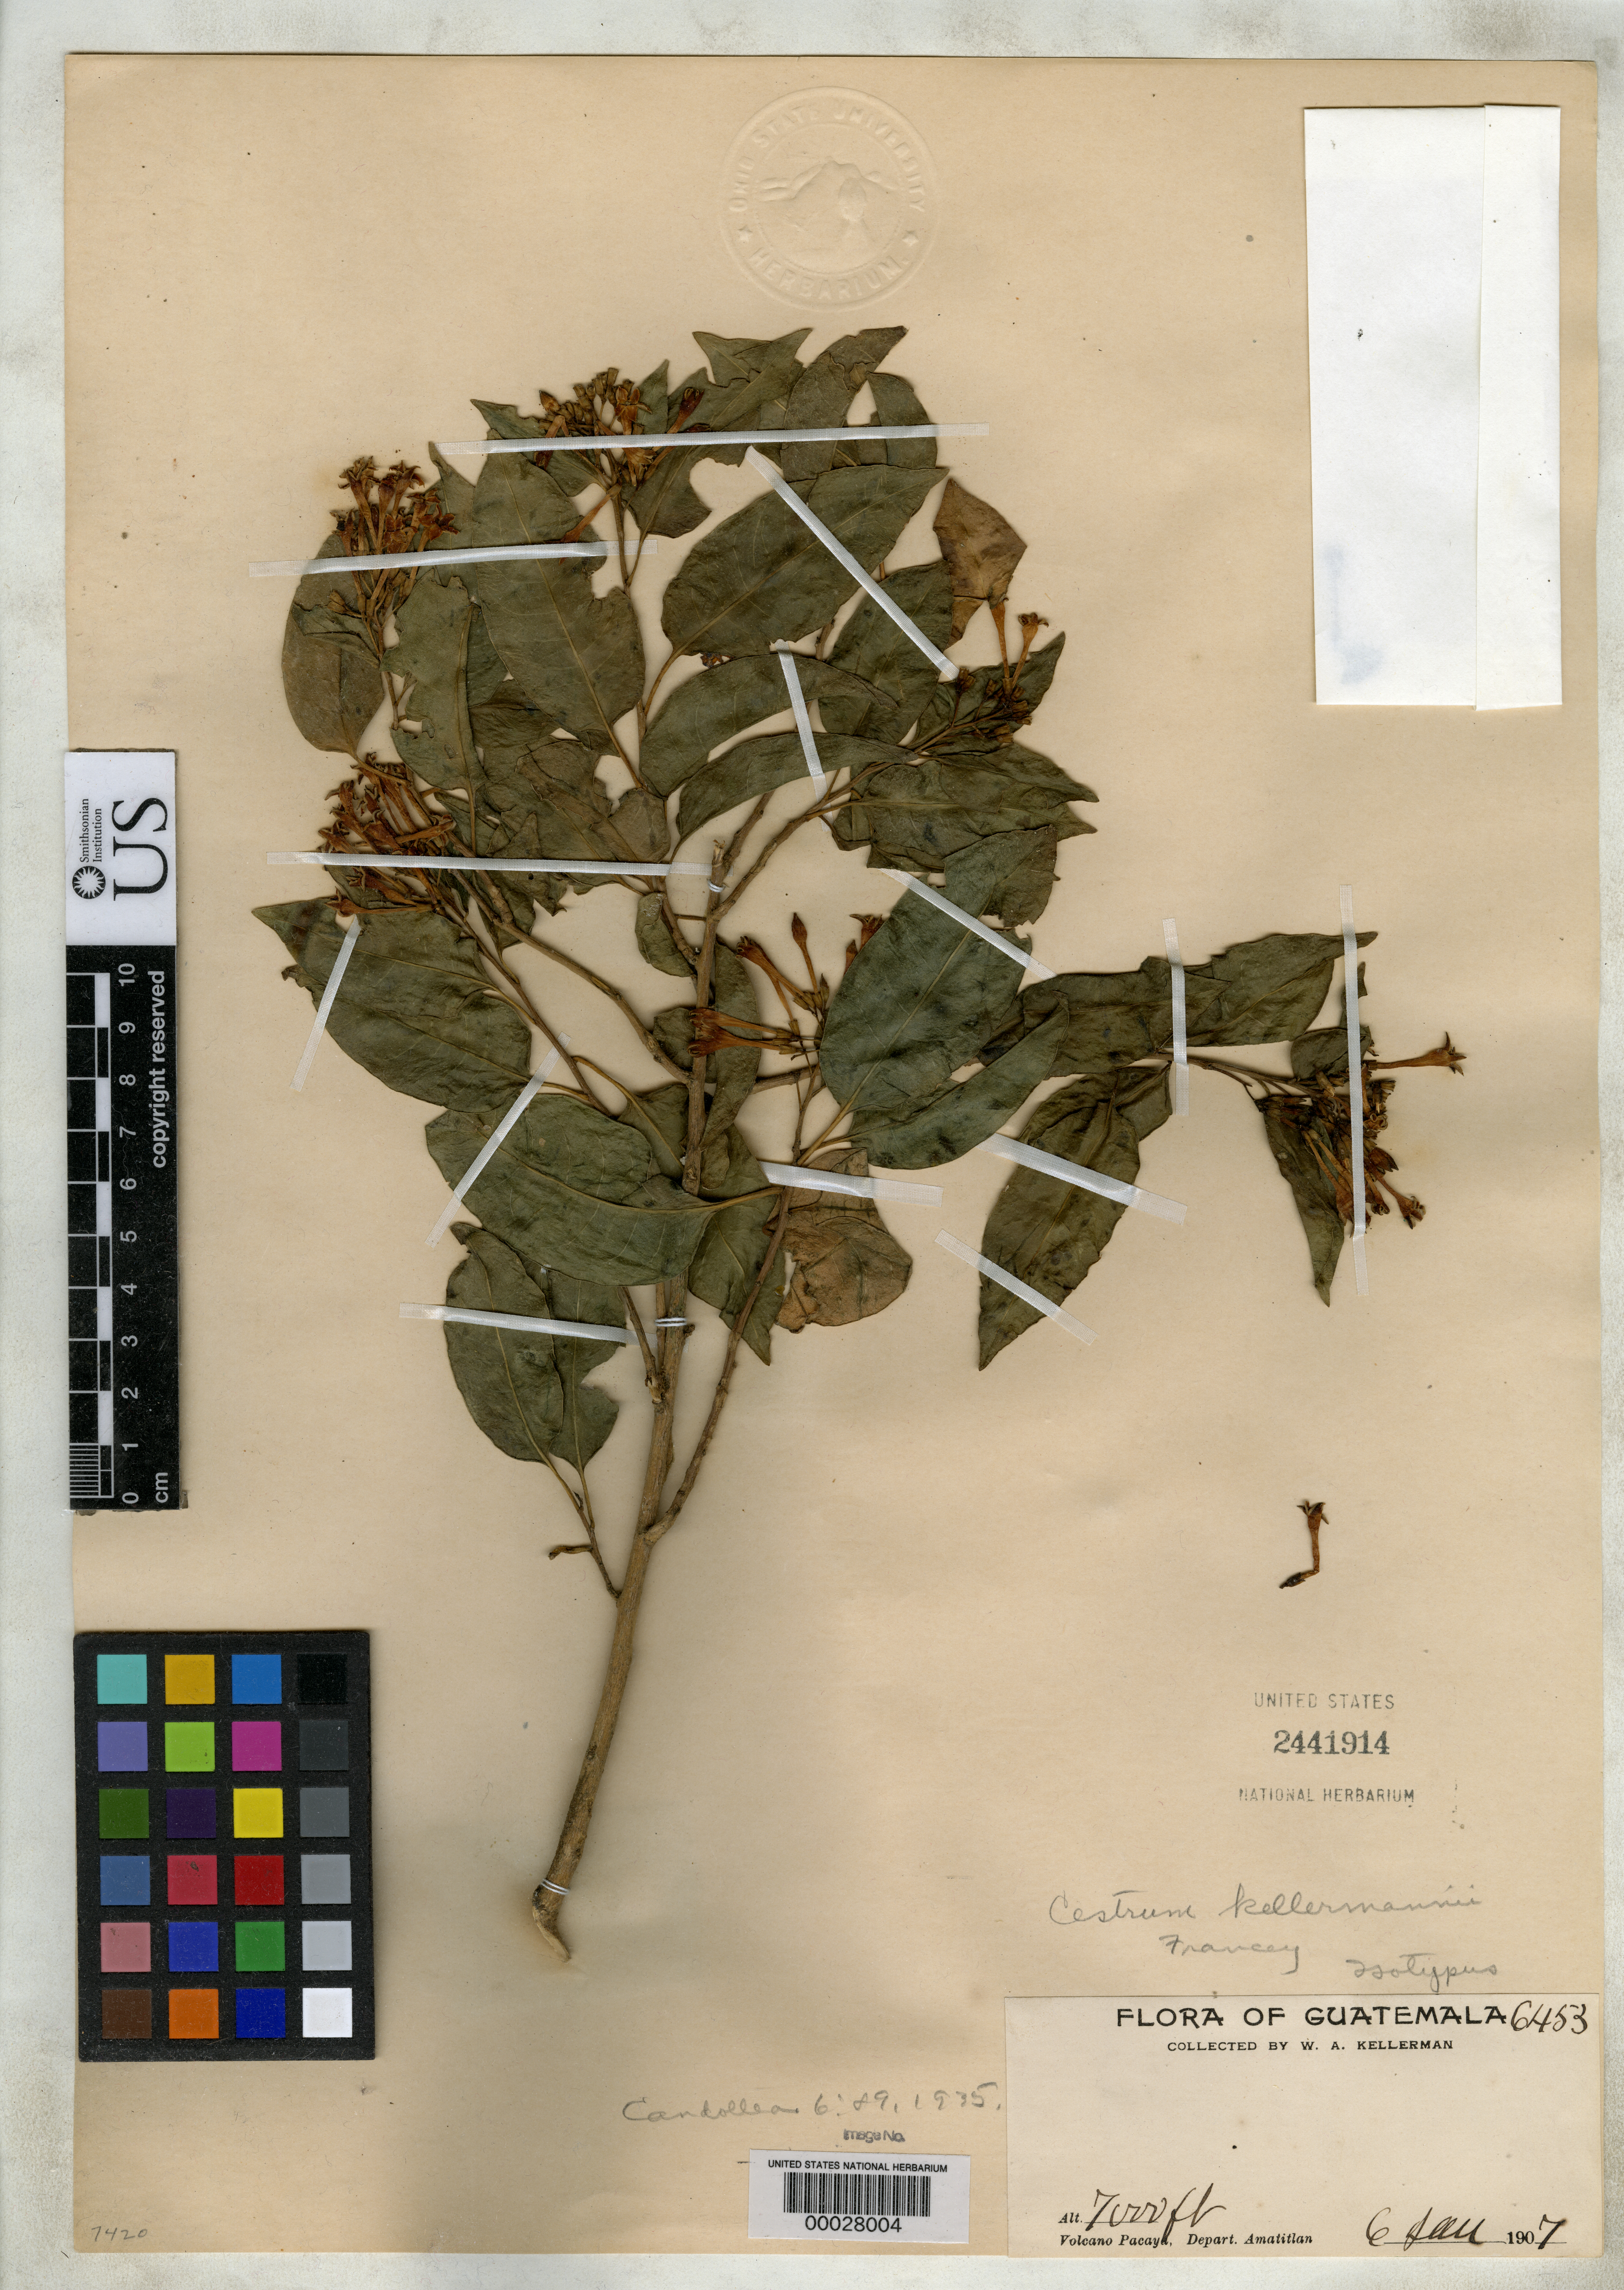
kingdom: Plantae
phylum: Tracheophyta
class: Magnoliopsida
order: Solanales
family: Solanaceae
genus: Cestrum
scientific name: Cestrum kellermannii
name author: Francey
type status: Isotype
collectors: W. A. Kellerman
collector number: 6453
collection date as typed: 01 Jan 1907 to 06 Jan 1907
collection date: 1907-01-01/1907-01-06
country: Guatemala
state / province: Escuintla / Guatemala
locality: Amatitlán.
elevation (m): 2134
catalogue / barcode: US 2441914